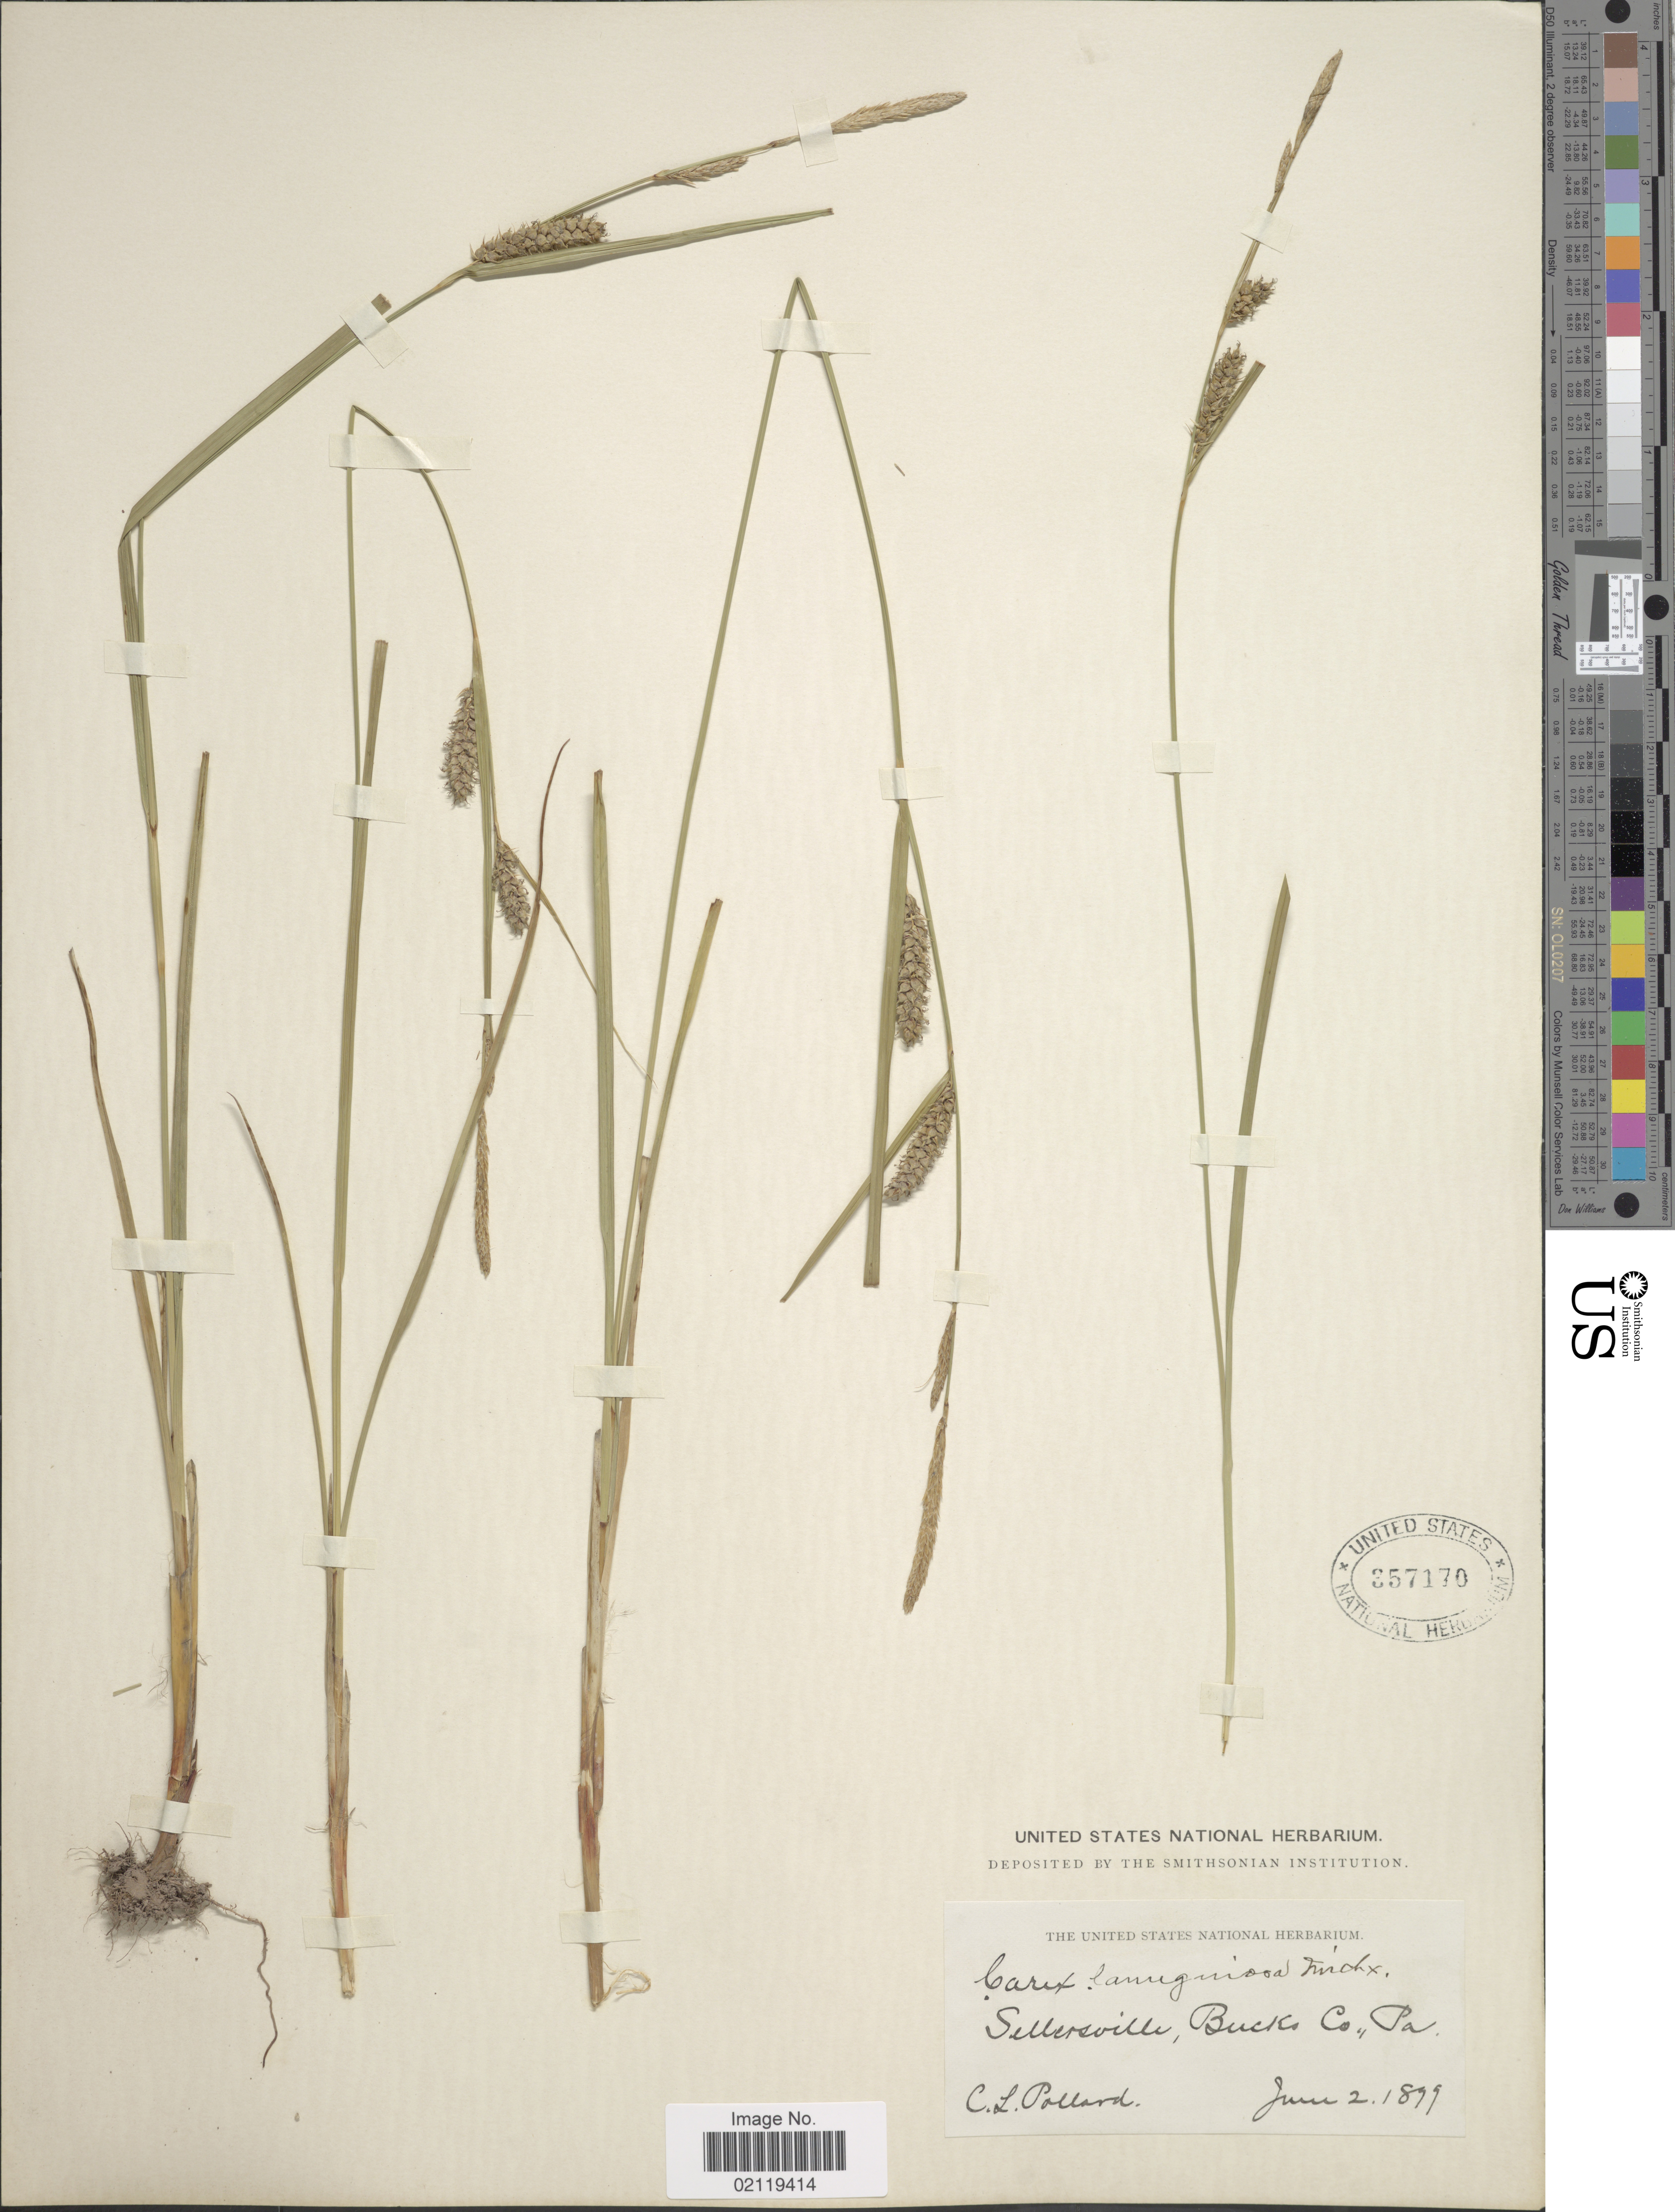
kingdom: Plantae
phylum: Tracheophyta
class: Liliopsida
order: Poales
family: Cyperaceae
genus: Carex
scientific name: Carex pellita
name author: Muhl. ex Willd.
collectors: C. L. Pollard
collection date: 1899-06-02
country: United States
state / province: Pennsylvania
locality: Sellersville, Bucks Co.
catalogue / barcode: US 357170